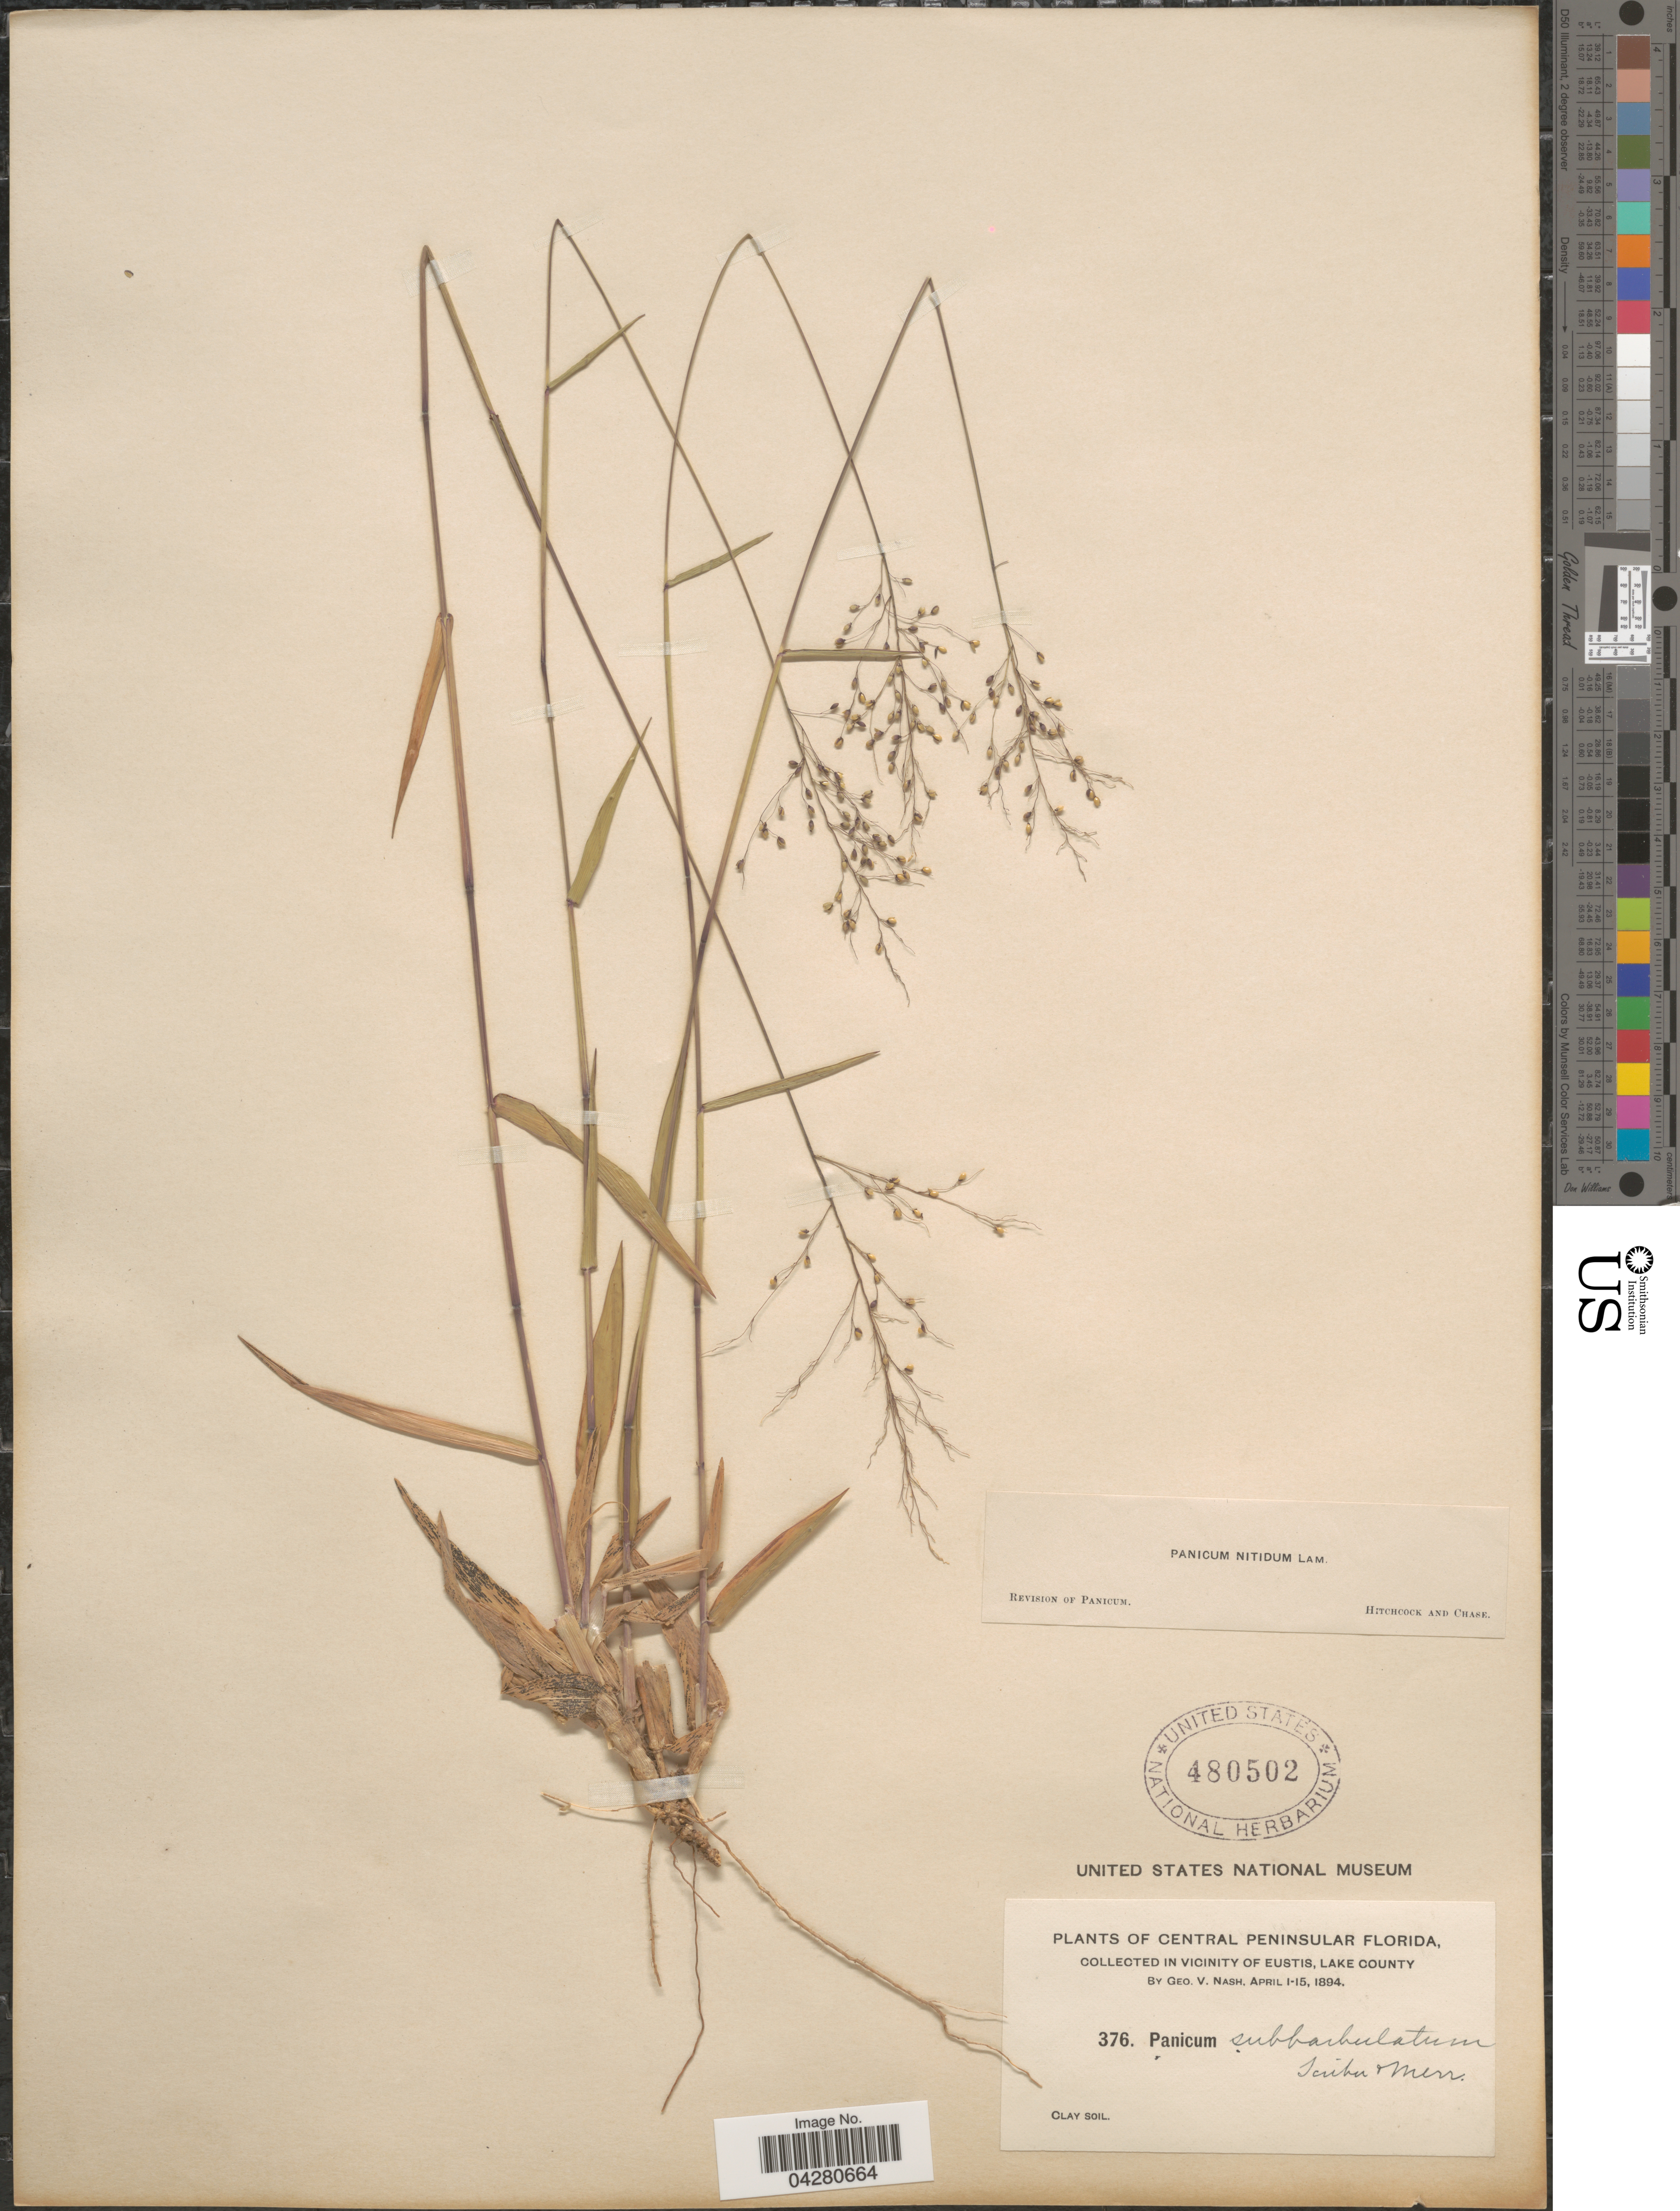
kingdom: Plantae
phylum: Tracheophyta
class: Liliopsida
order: Poales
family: Poaceae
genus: Dichanthelium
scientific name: Dichanthelium dichotomum var. dichotomum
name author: (L.) Gould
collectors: G. V. Nash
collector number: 376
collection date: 1894-04-01/1894-04-15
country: United States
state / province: Florida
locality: Central Peninsular Florida. In Vicinity of Eustis, Lake County.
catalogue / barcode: US 480502